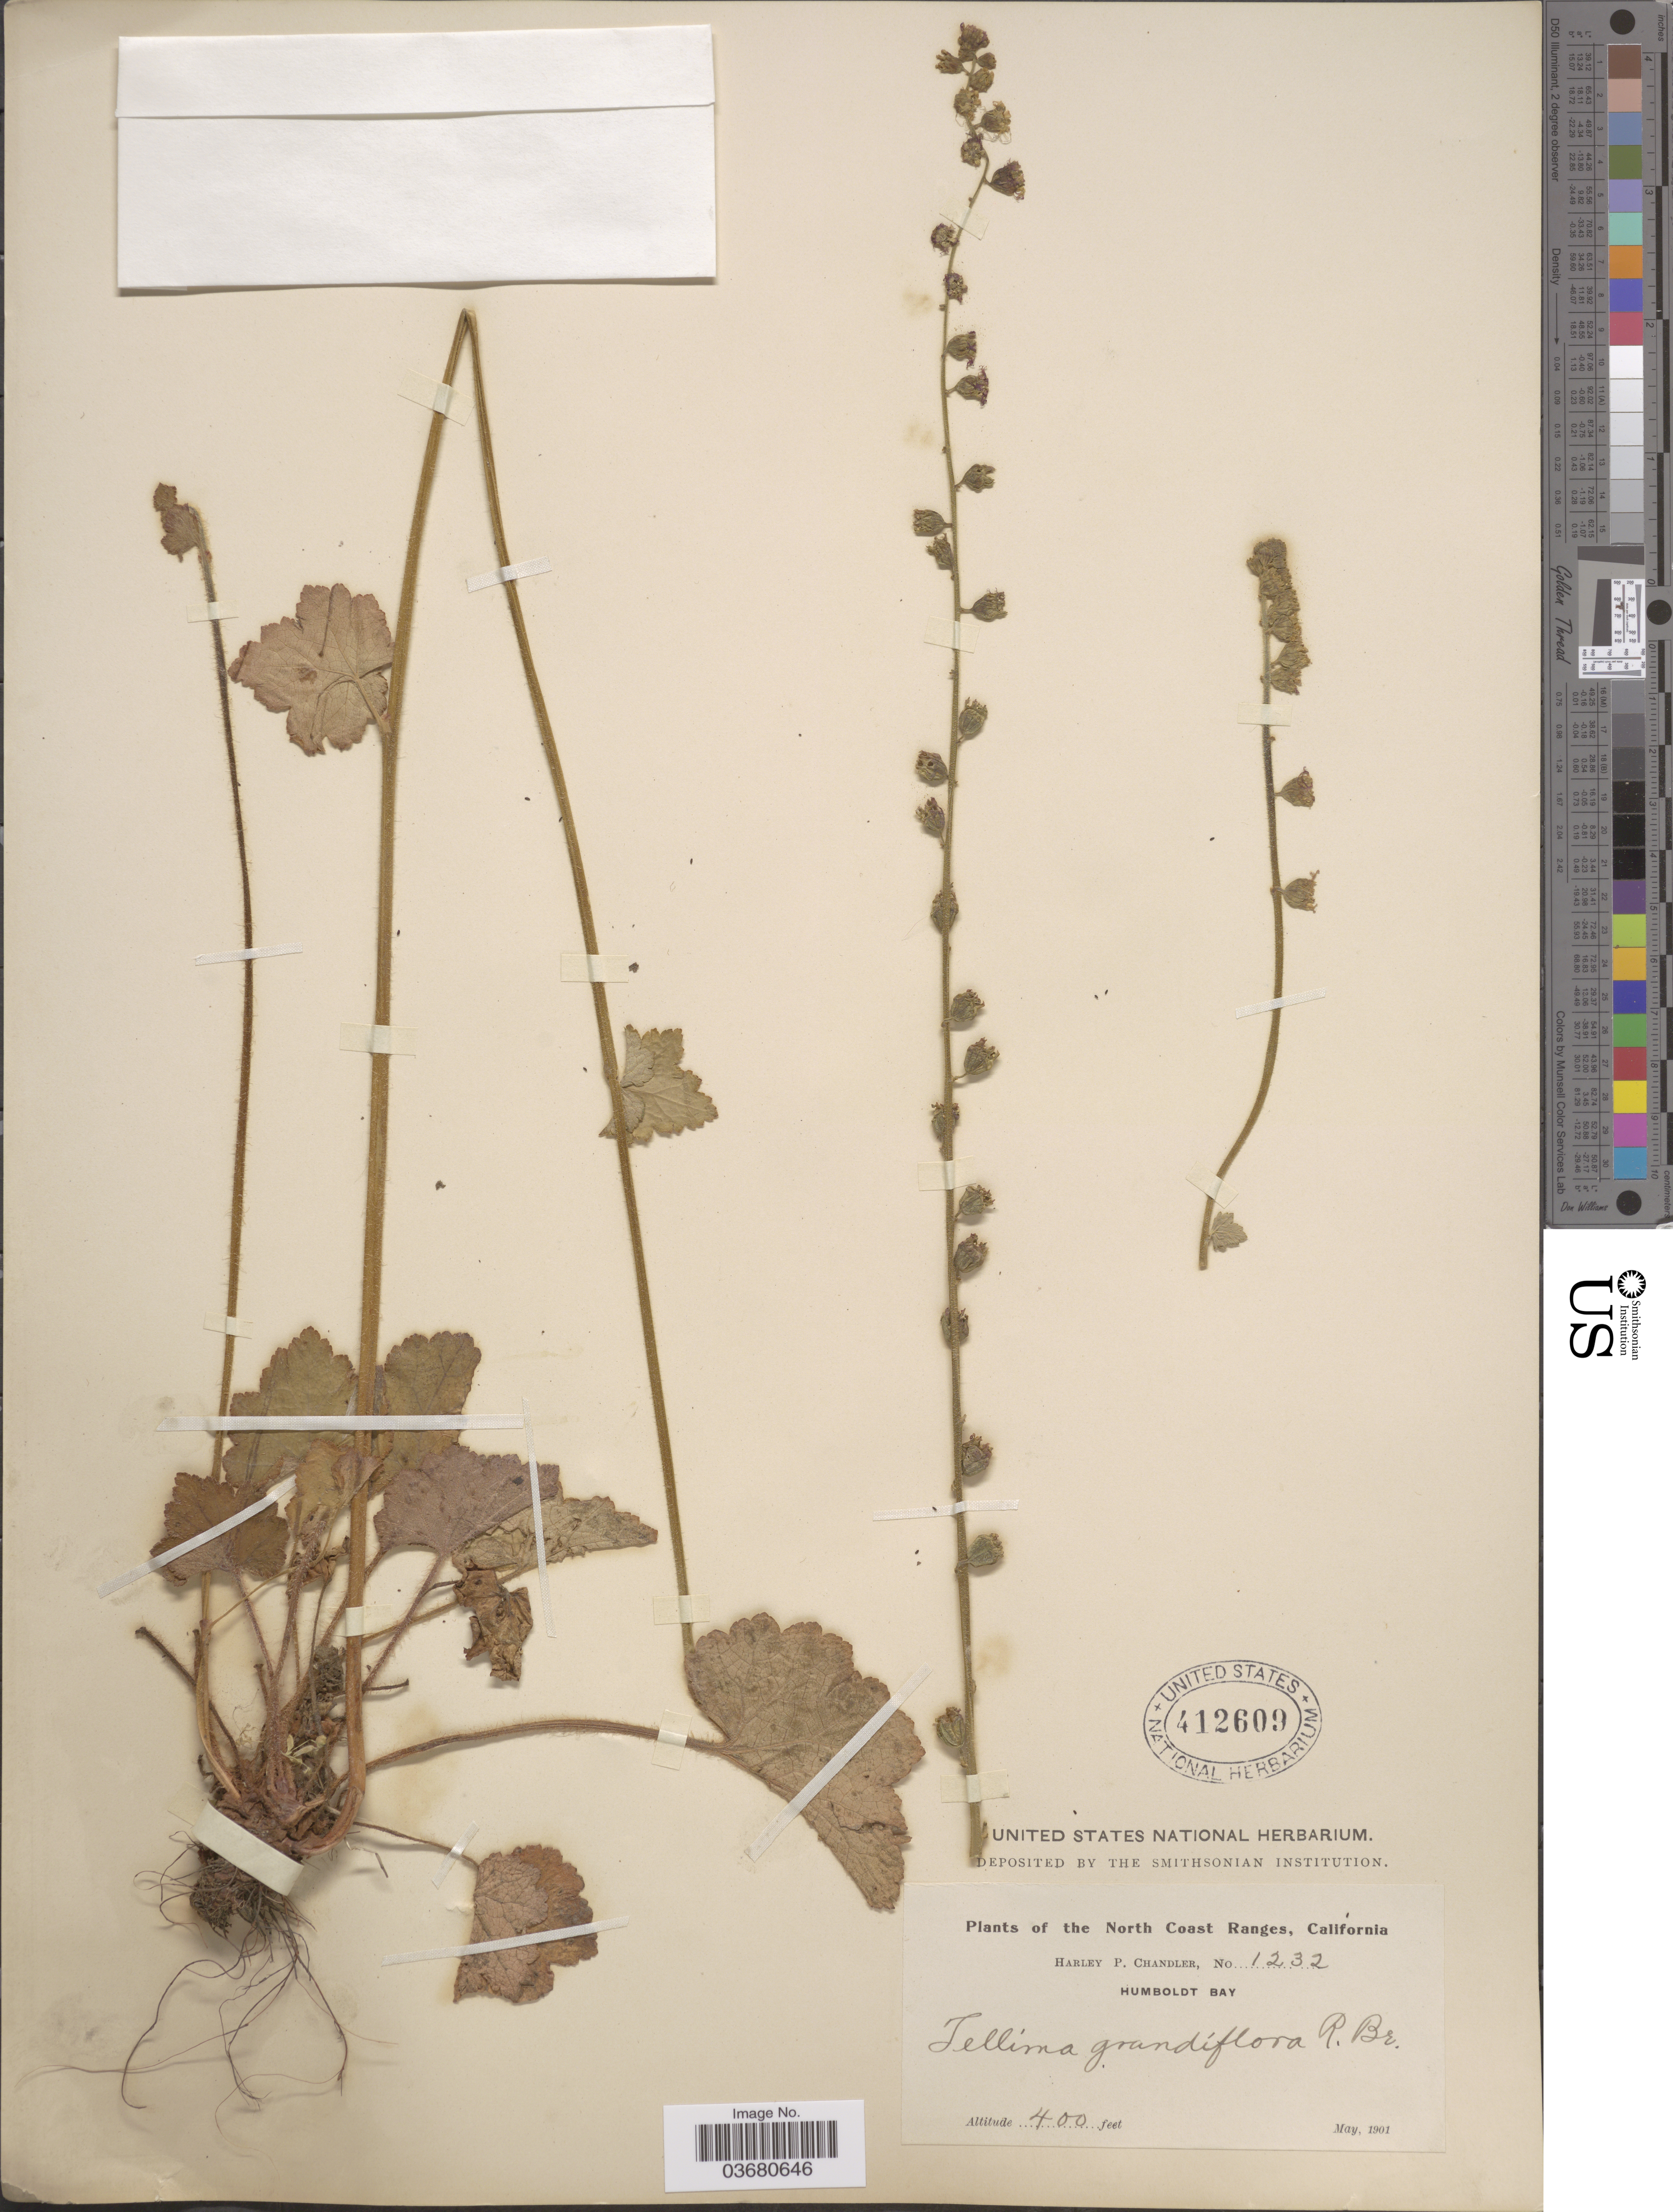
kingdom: Plantae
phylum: Tracheophyta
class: Magnoliopsida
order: Saxifragales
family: Saxifragaceae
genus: Tellima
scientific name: Tellima grandiflora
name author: (Pursh) Douglas ex Lindl.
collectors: H. Chandler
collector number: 1232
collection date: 1901-05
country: United States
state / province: California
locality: North Coast Ranges. Humboldt Bay.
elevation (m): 122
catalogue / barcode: US 412609